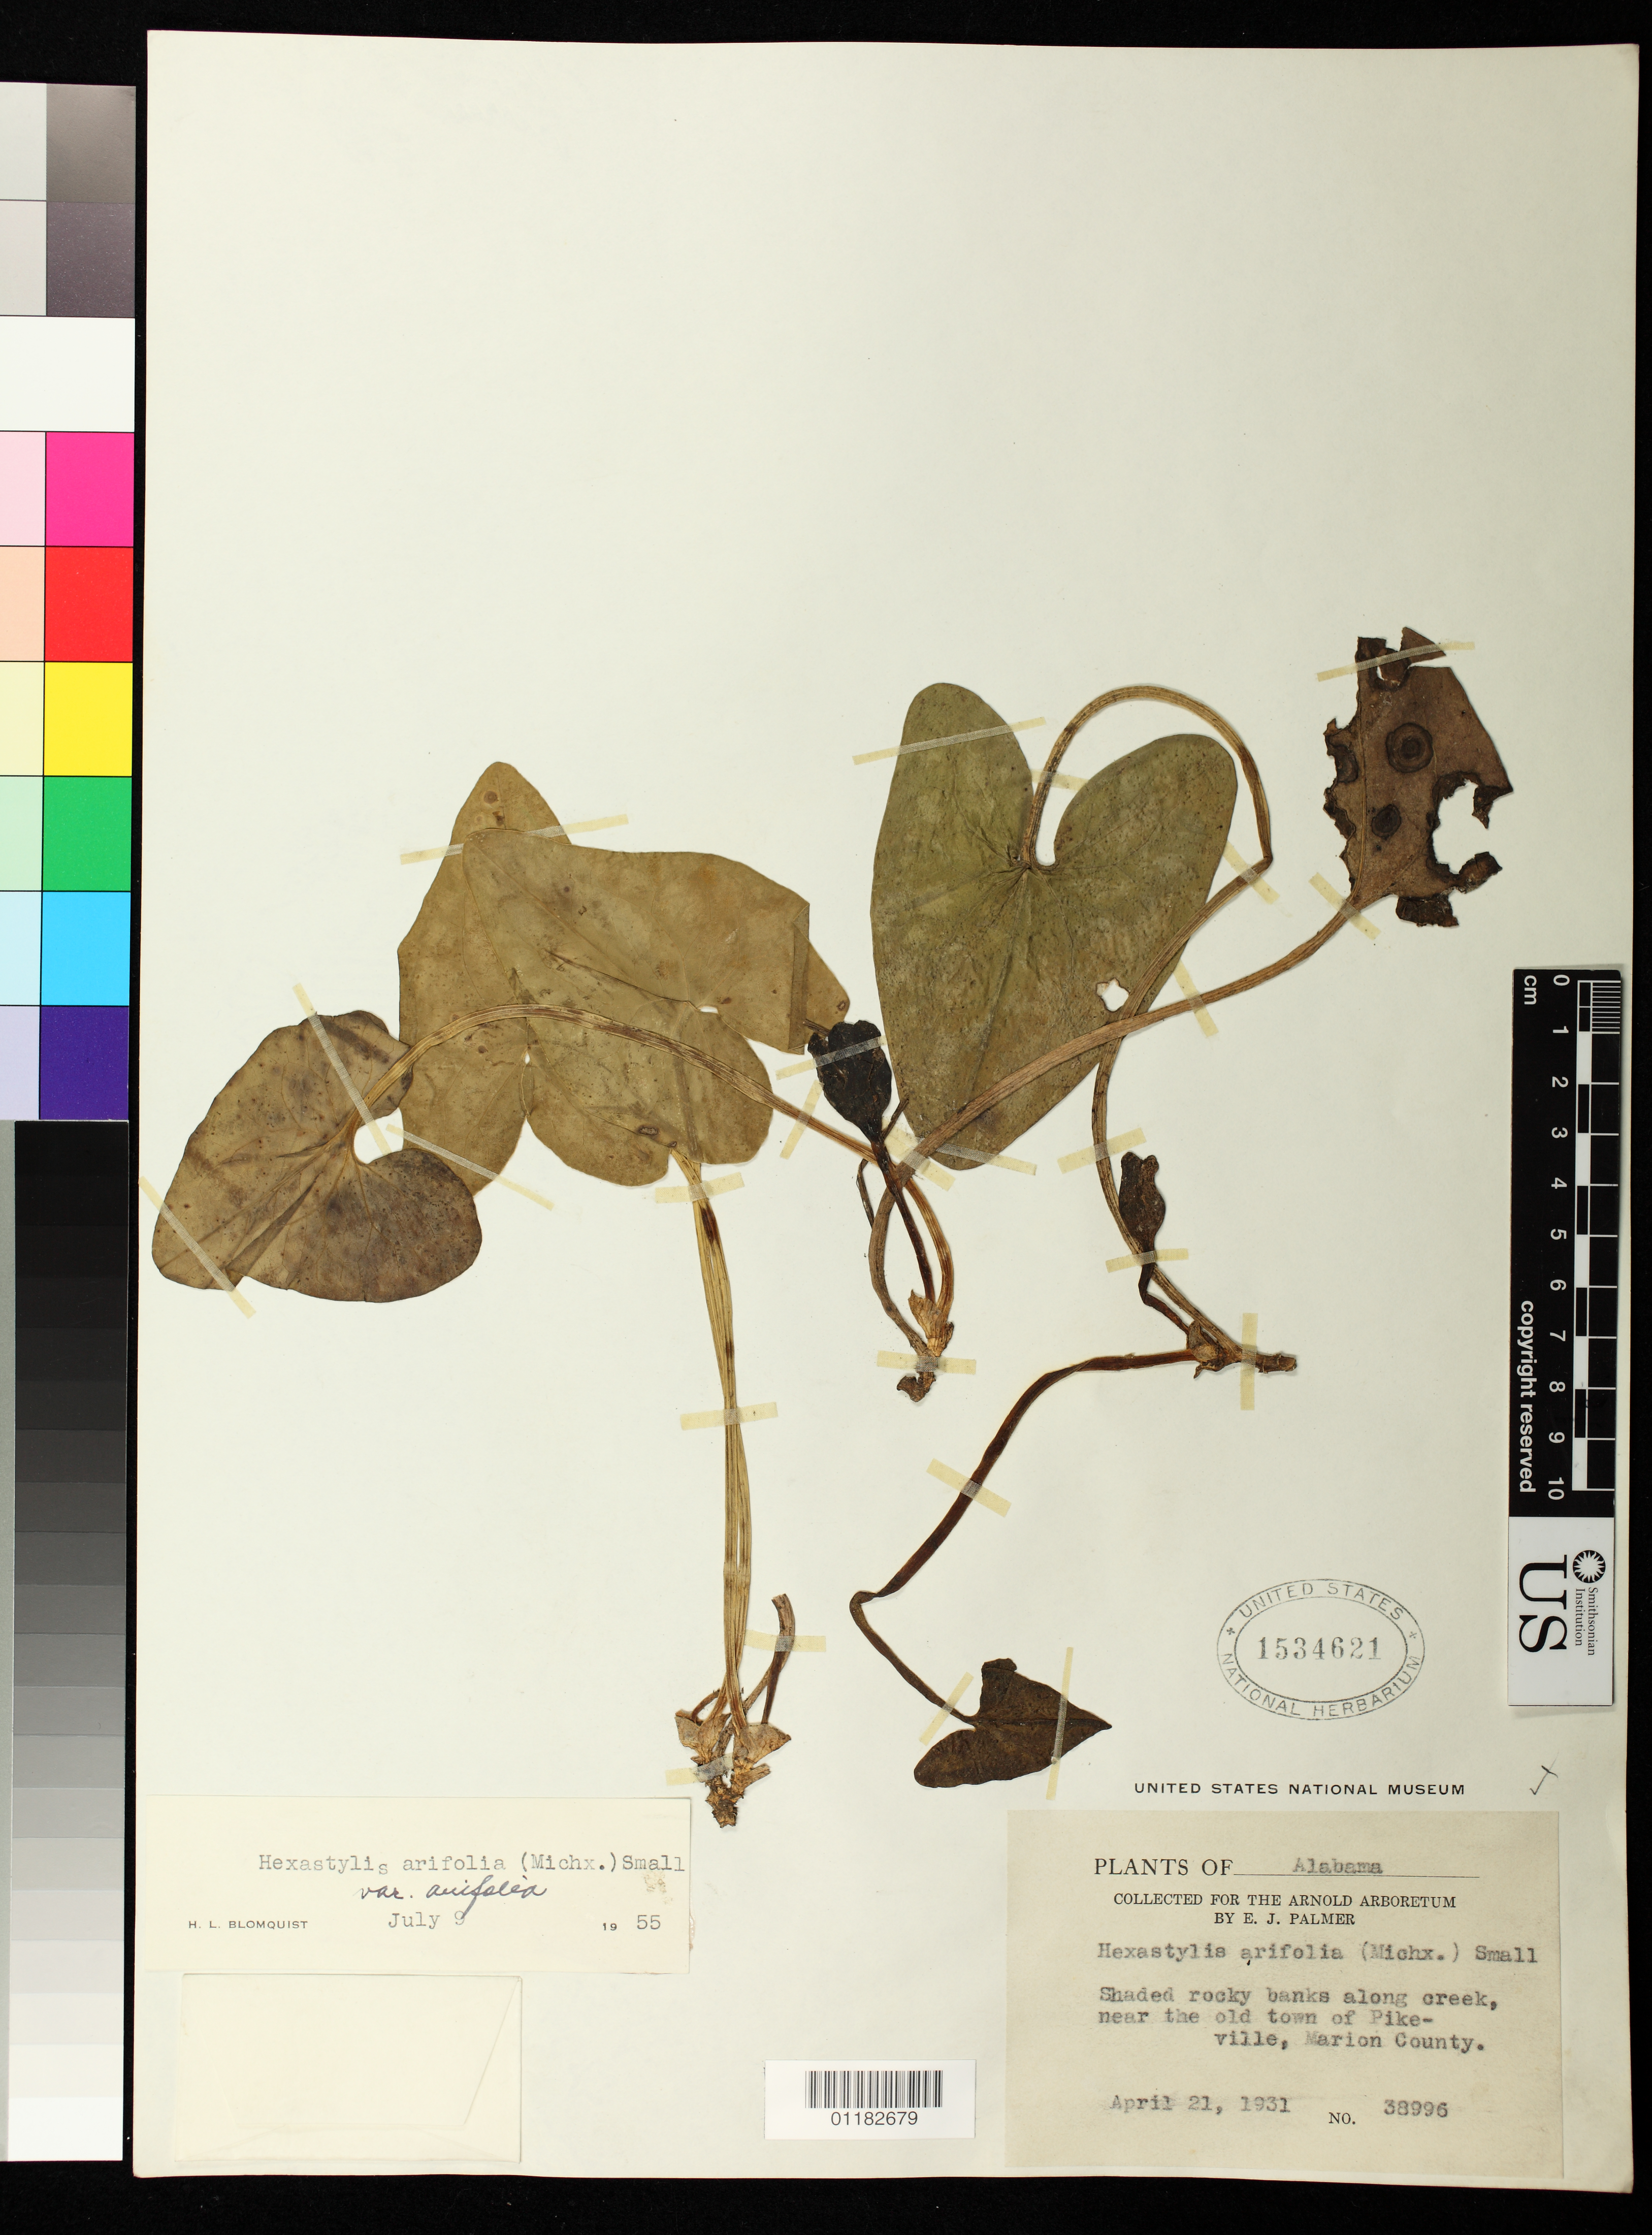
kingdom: Plantae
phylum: Tracheophyta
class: Magnoliopsida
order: Piperales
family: Aristolochiaceae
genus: Hexastylis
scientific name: Hexastylis arifolia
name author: (Michx.) Small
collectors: E. J. Palmer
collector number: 38996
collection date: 1931-04-21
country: United States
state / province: Alabama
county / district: Marion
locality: Shaded rocky banks along creek, near the old town of Pikeville, Marion County.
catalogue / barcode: US 1534621